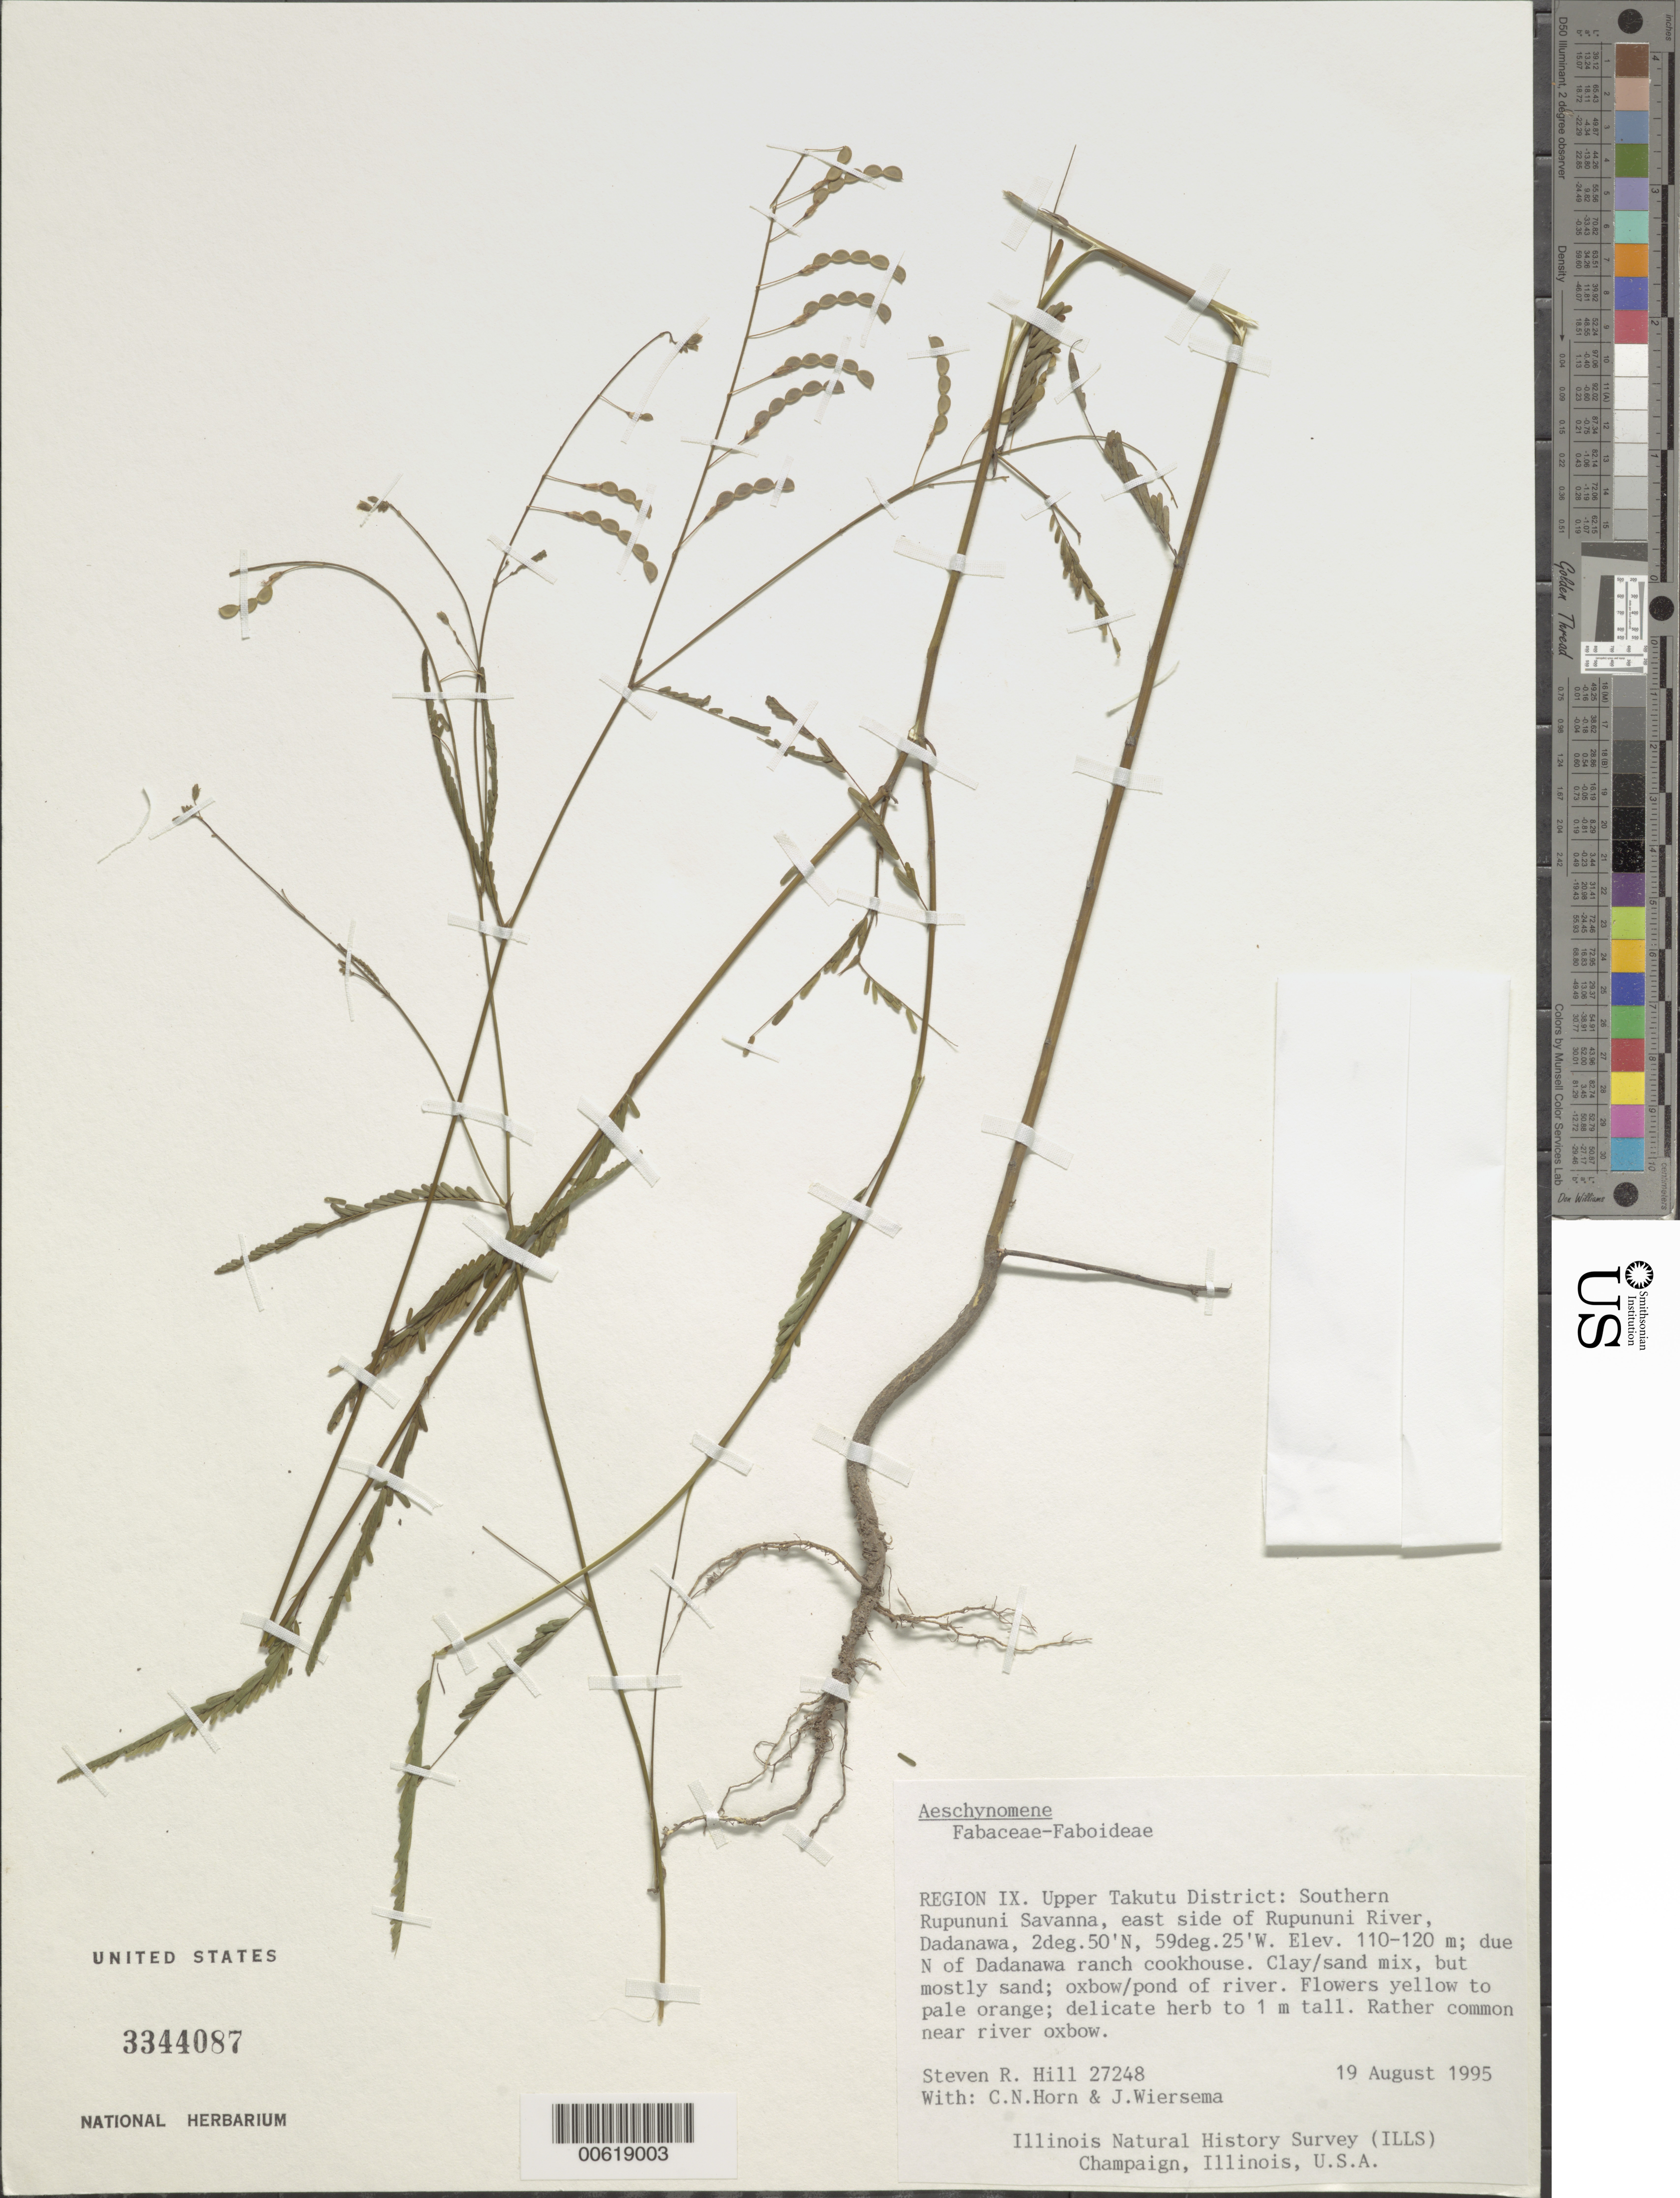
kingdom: Plantae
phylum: Tracheophyta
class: Magnoliopsida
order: Fabales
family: Fabaceae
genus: Aeschynomene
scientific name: Aeschynomene paucifolia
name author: Vogel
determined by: Antunes, L.L.C.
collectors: S. R. Hill, C. N. Horn & J. H. Wiersema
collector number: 27248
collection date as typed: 19-Aug-95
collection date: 1995-08-19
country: Guyana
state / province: U. Takutu-U. Essequibo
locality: Dadanawa, southern Rupununi Savanna, E side of Rupununi R.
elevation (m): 110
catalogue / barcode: US 3344087